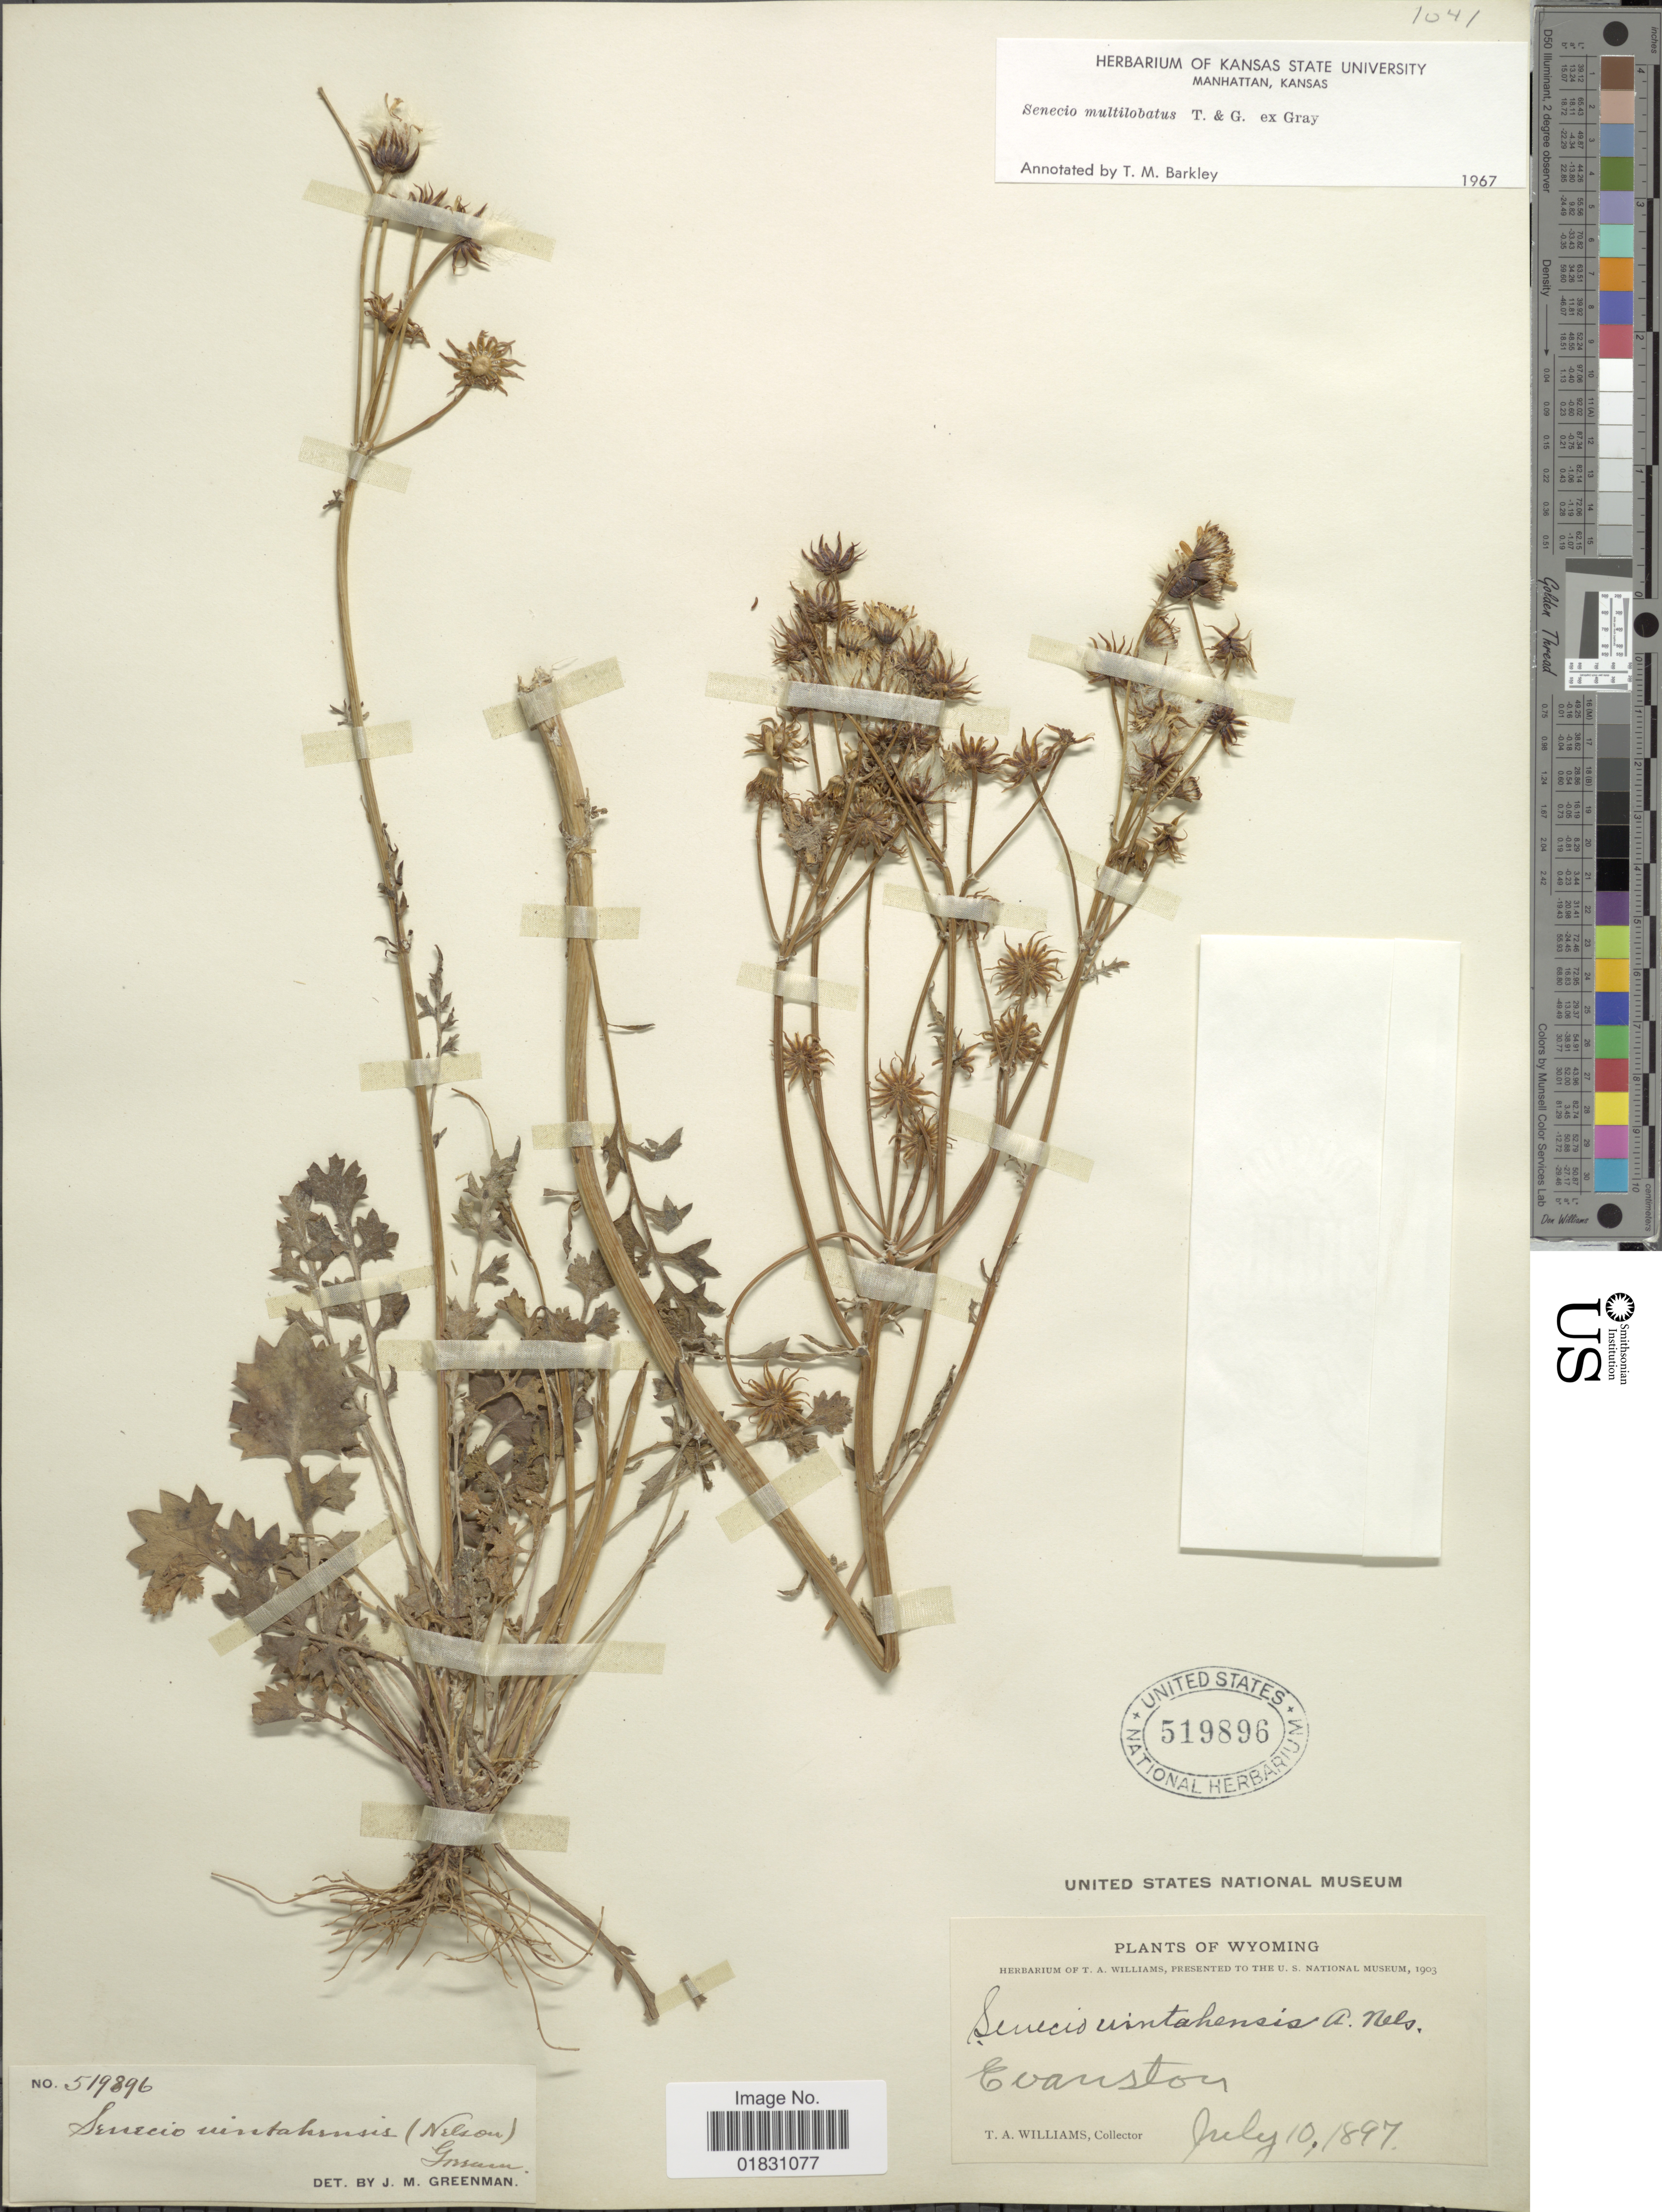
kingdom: Plantae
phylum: Tracheophyta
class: Magnoliopsida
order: Asterales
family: Asteraceae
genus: Packera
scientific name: Packera multilobata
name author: (Torr. & A. Gray) W.A. Weber & Á. Löve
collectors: T. A. Williams (herbarium)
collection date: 1897-07-10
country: United States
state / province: Wyoming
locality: Evanston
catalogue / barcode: US 519896